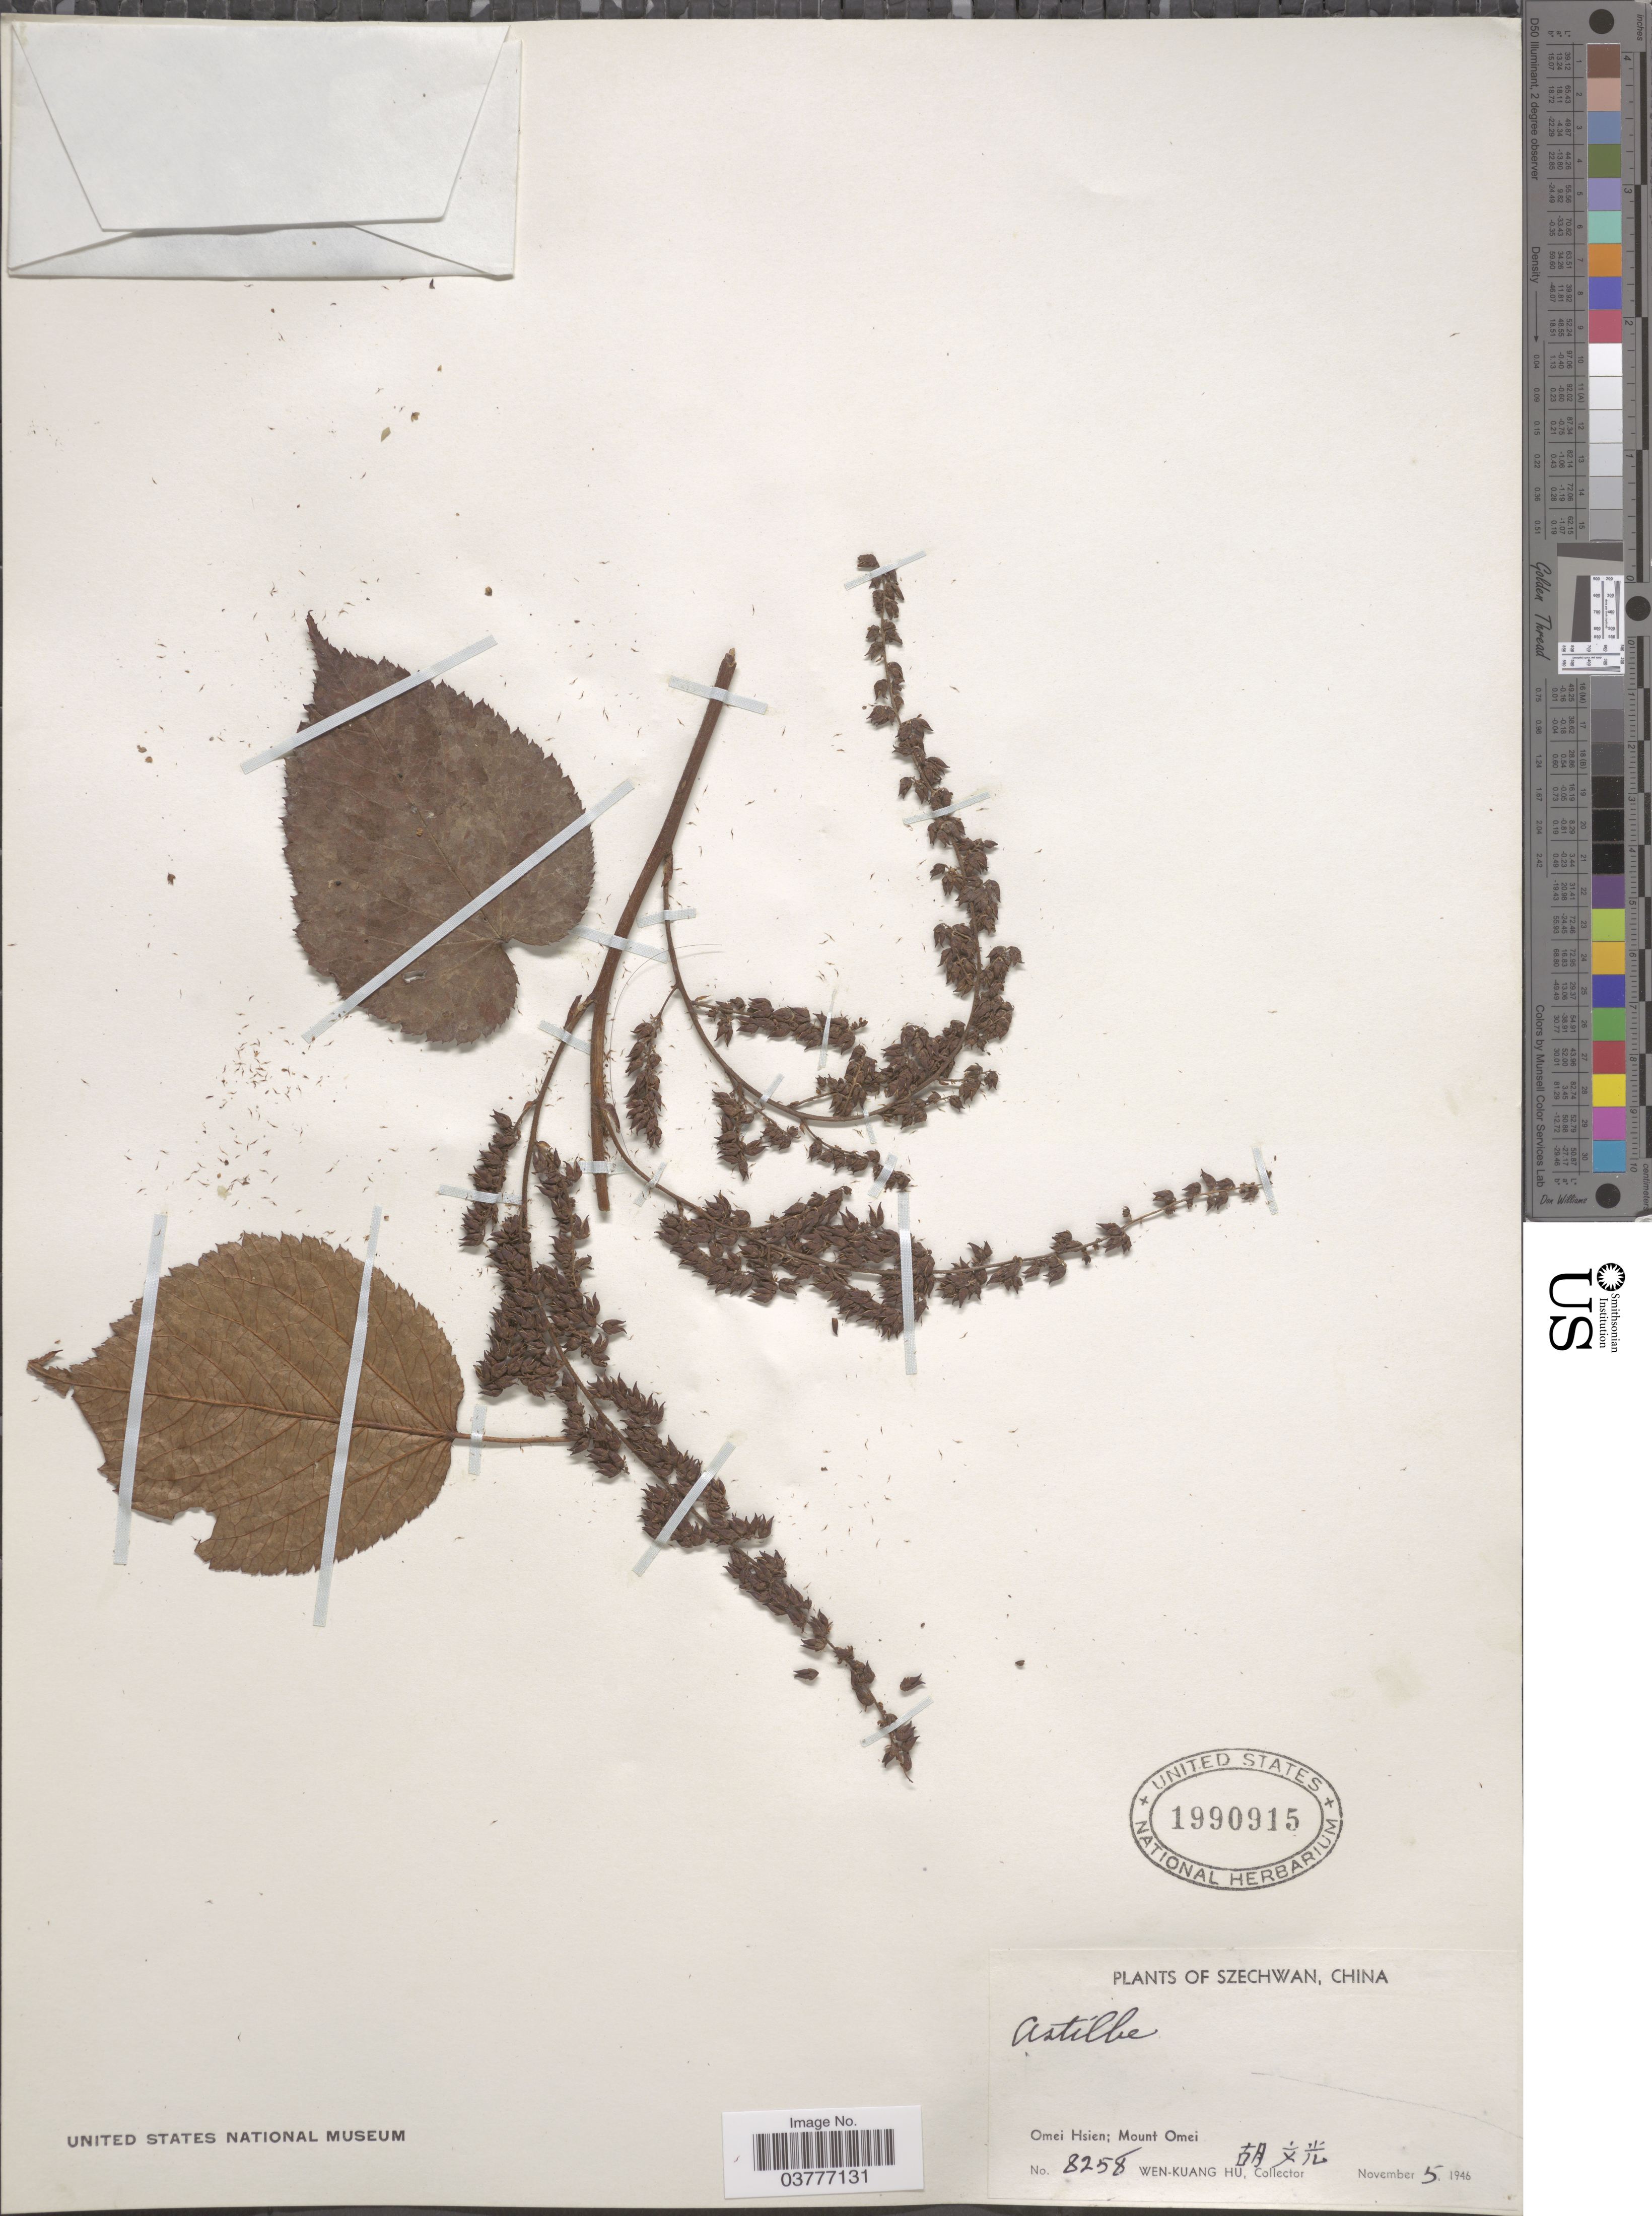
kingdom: Plantae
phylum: Tracheophyta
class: Magnoliopsida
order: Saxifragales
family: Saxifragaceae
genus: Astilbe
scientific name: Astilbe rivularis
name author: Buch.-Ham. ex D. Don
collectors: W. K. Hu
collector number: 8258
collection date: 1946-11-05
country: China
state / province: Sichuan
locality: Szechwan. Omei Hsien; Mount Omei X.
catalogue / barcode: US 1990915